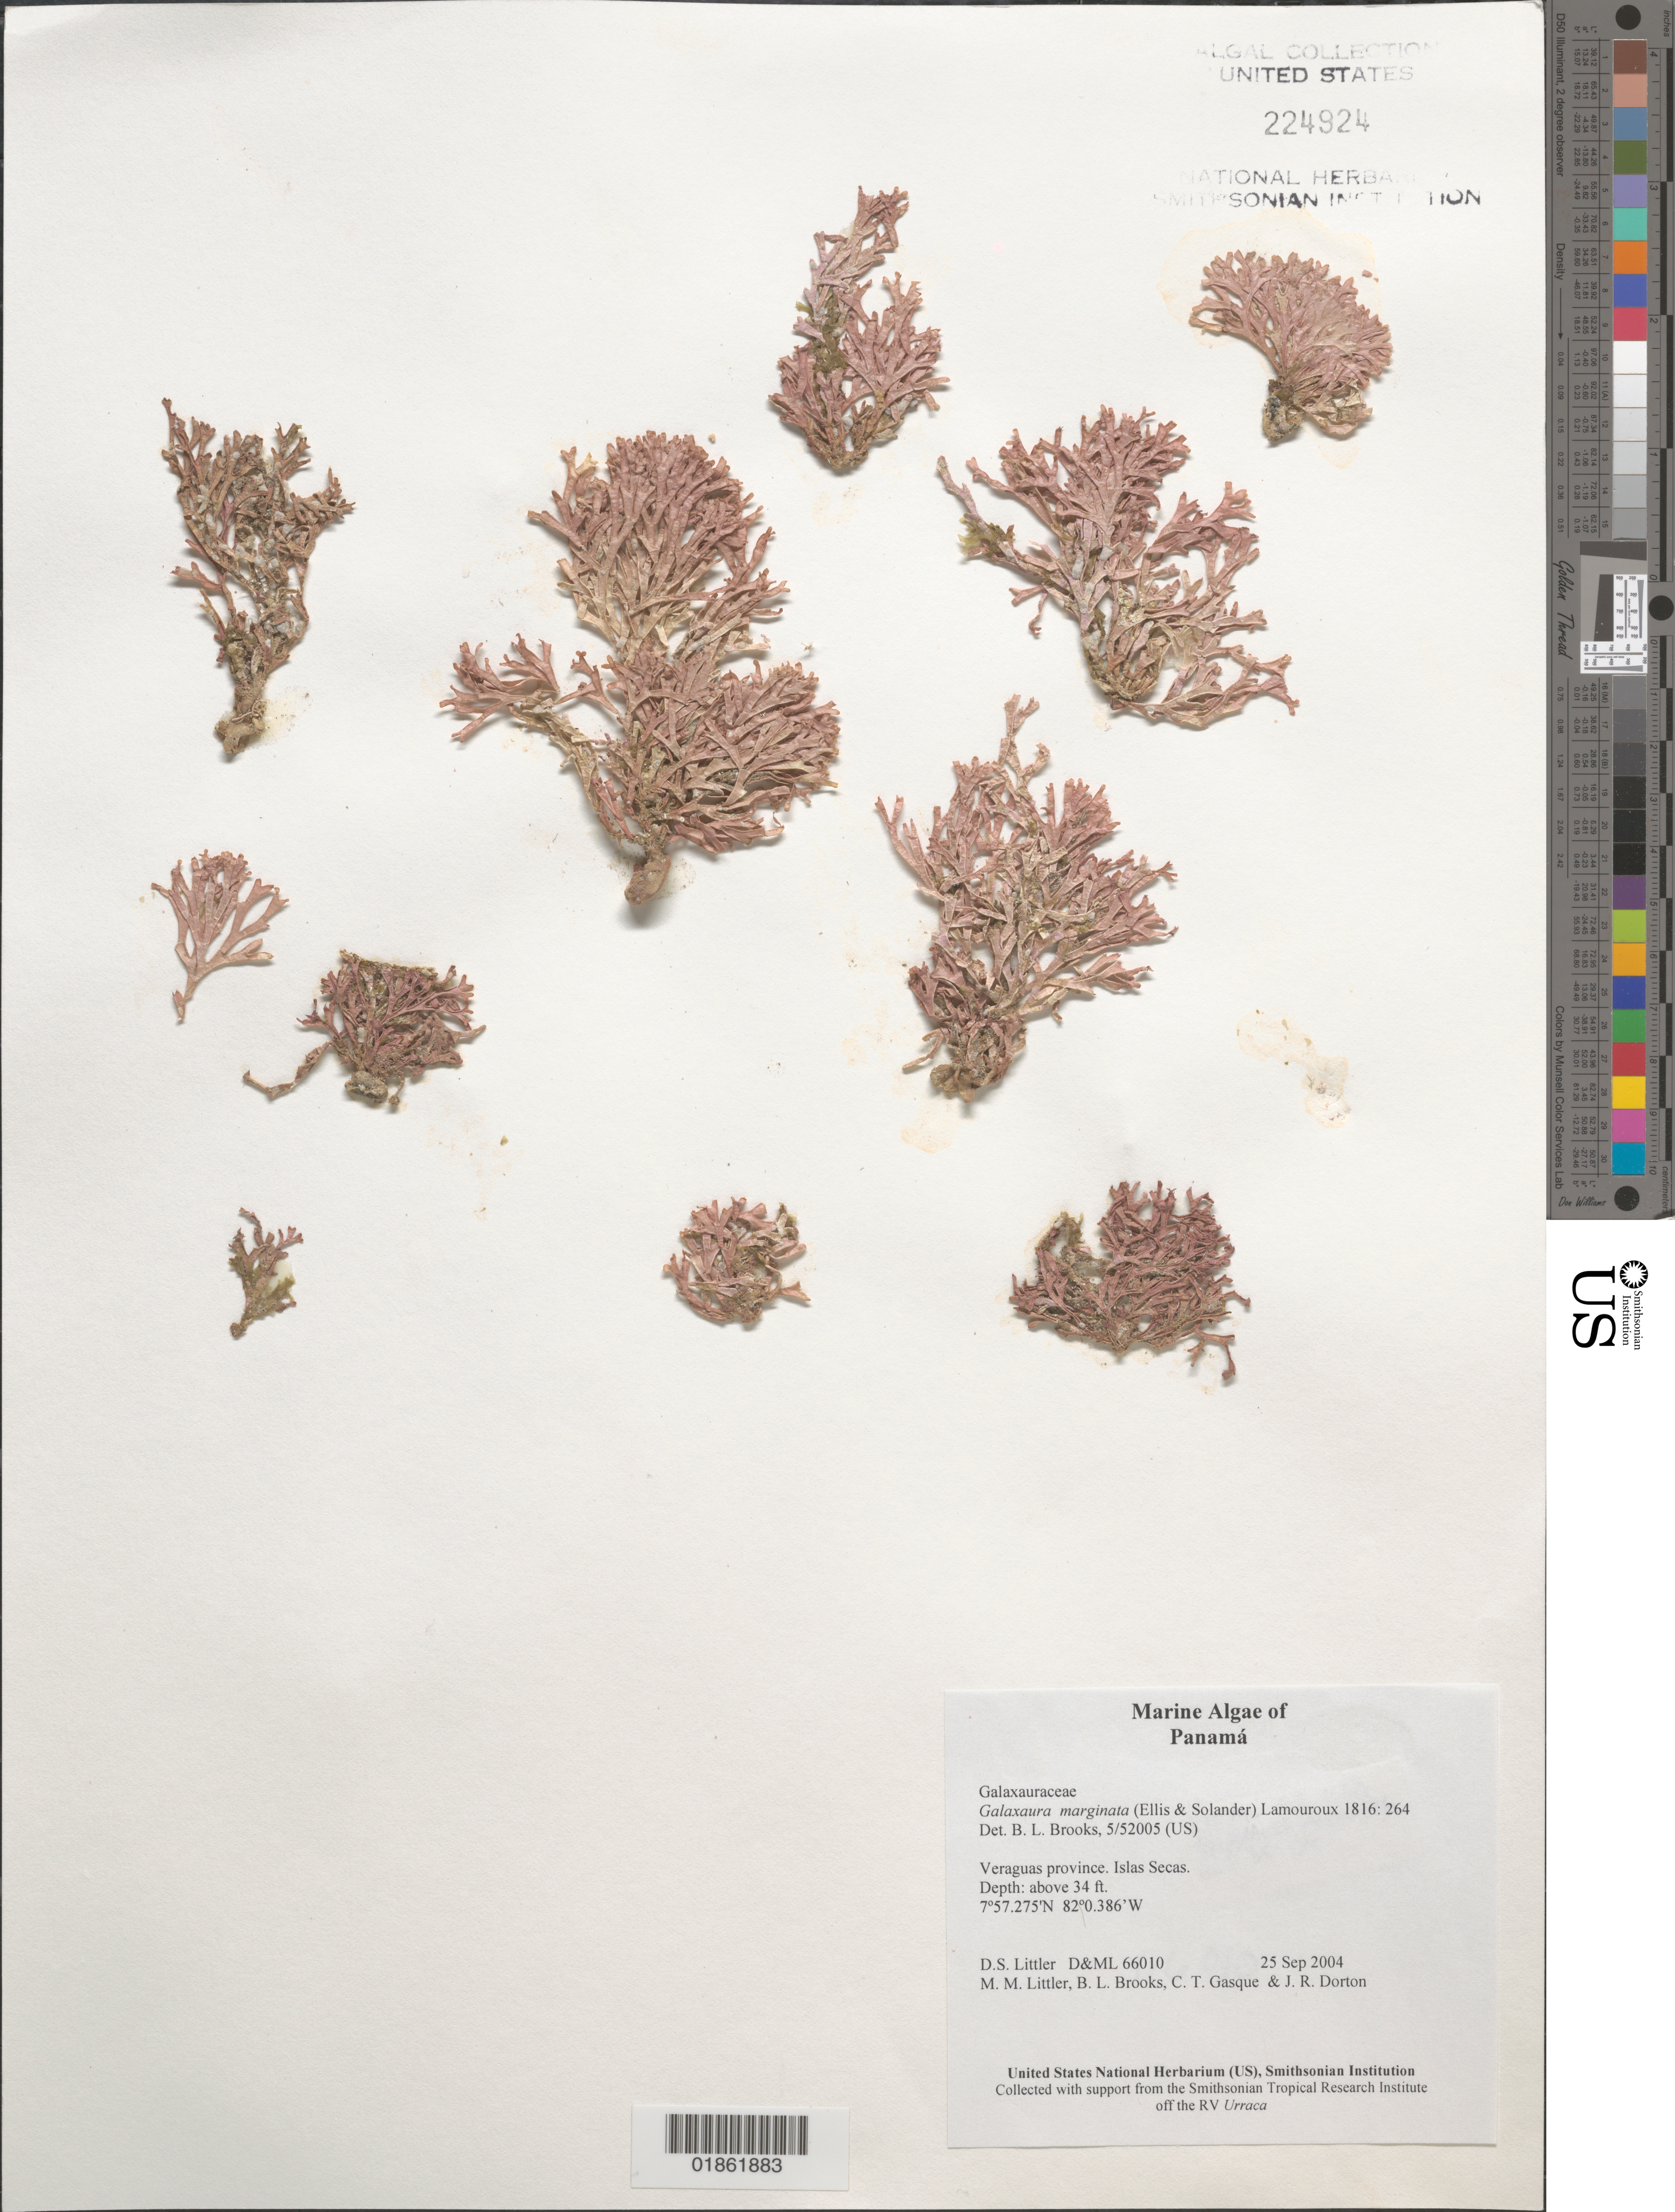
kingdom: Plantae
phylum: Rhodophyta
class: Florideophyceae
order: Nemaliales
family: Galaxauraceae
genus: Dichotomaria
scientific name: Dichotomaria marginata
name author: (J. Ellis & Sol.) Lam.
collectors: D. S. Littler, M. M. Littler, J. Dorton & C. Gasque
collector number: D&ML 66010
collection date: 2004-09-25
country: Panama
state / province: Chiriquí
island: Secas Is.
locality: Islas Secas.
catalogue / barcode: US 224924